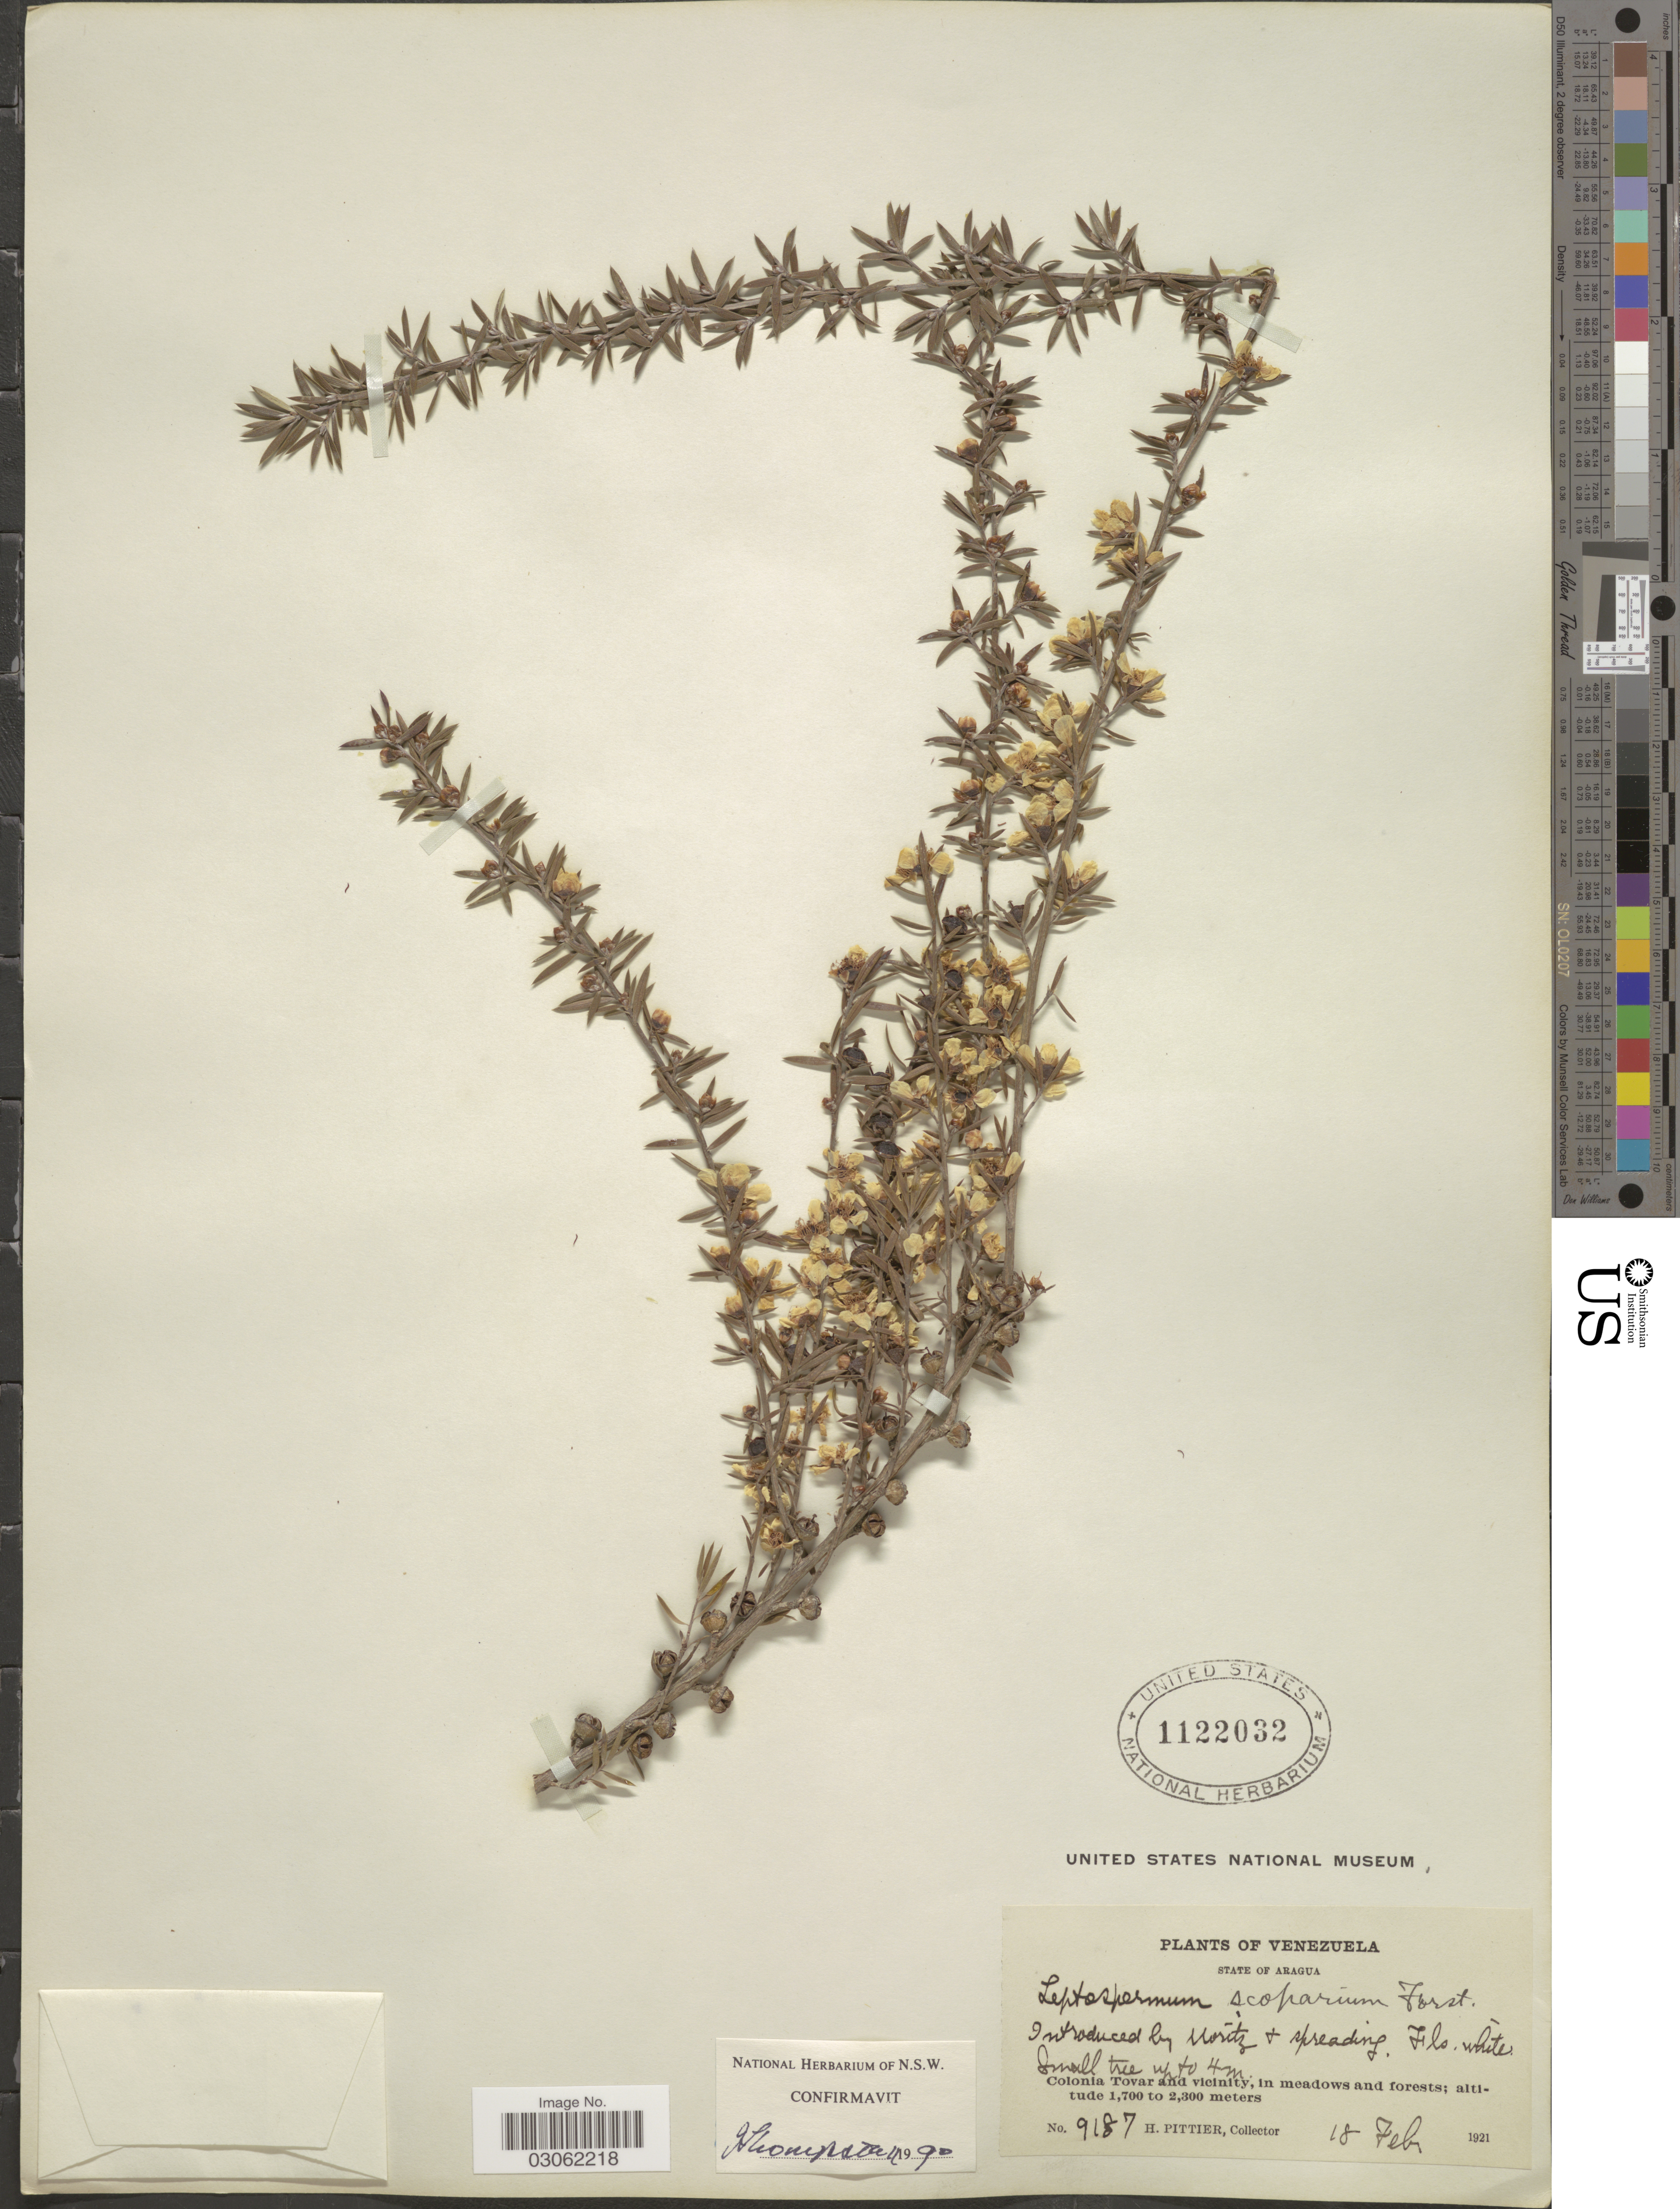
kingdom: Plantae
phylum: Tracheophyta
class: Magnoliopsida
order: Myrtales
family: Myrtaceae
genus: Leptospermum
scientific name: Leptospermum scoparium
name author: J.R. Forst. & G. Forst.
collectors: H. F. Pittier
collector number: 9187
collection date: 1921-02-18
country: Venezuela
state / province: Aragua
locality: Colonia Tovar and vicinity, in meadows and forests.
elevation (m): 1700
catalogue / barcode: US 1122032